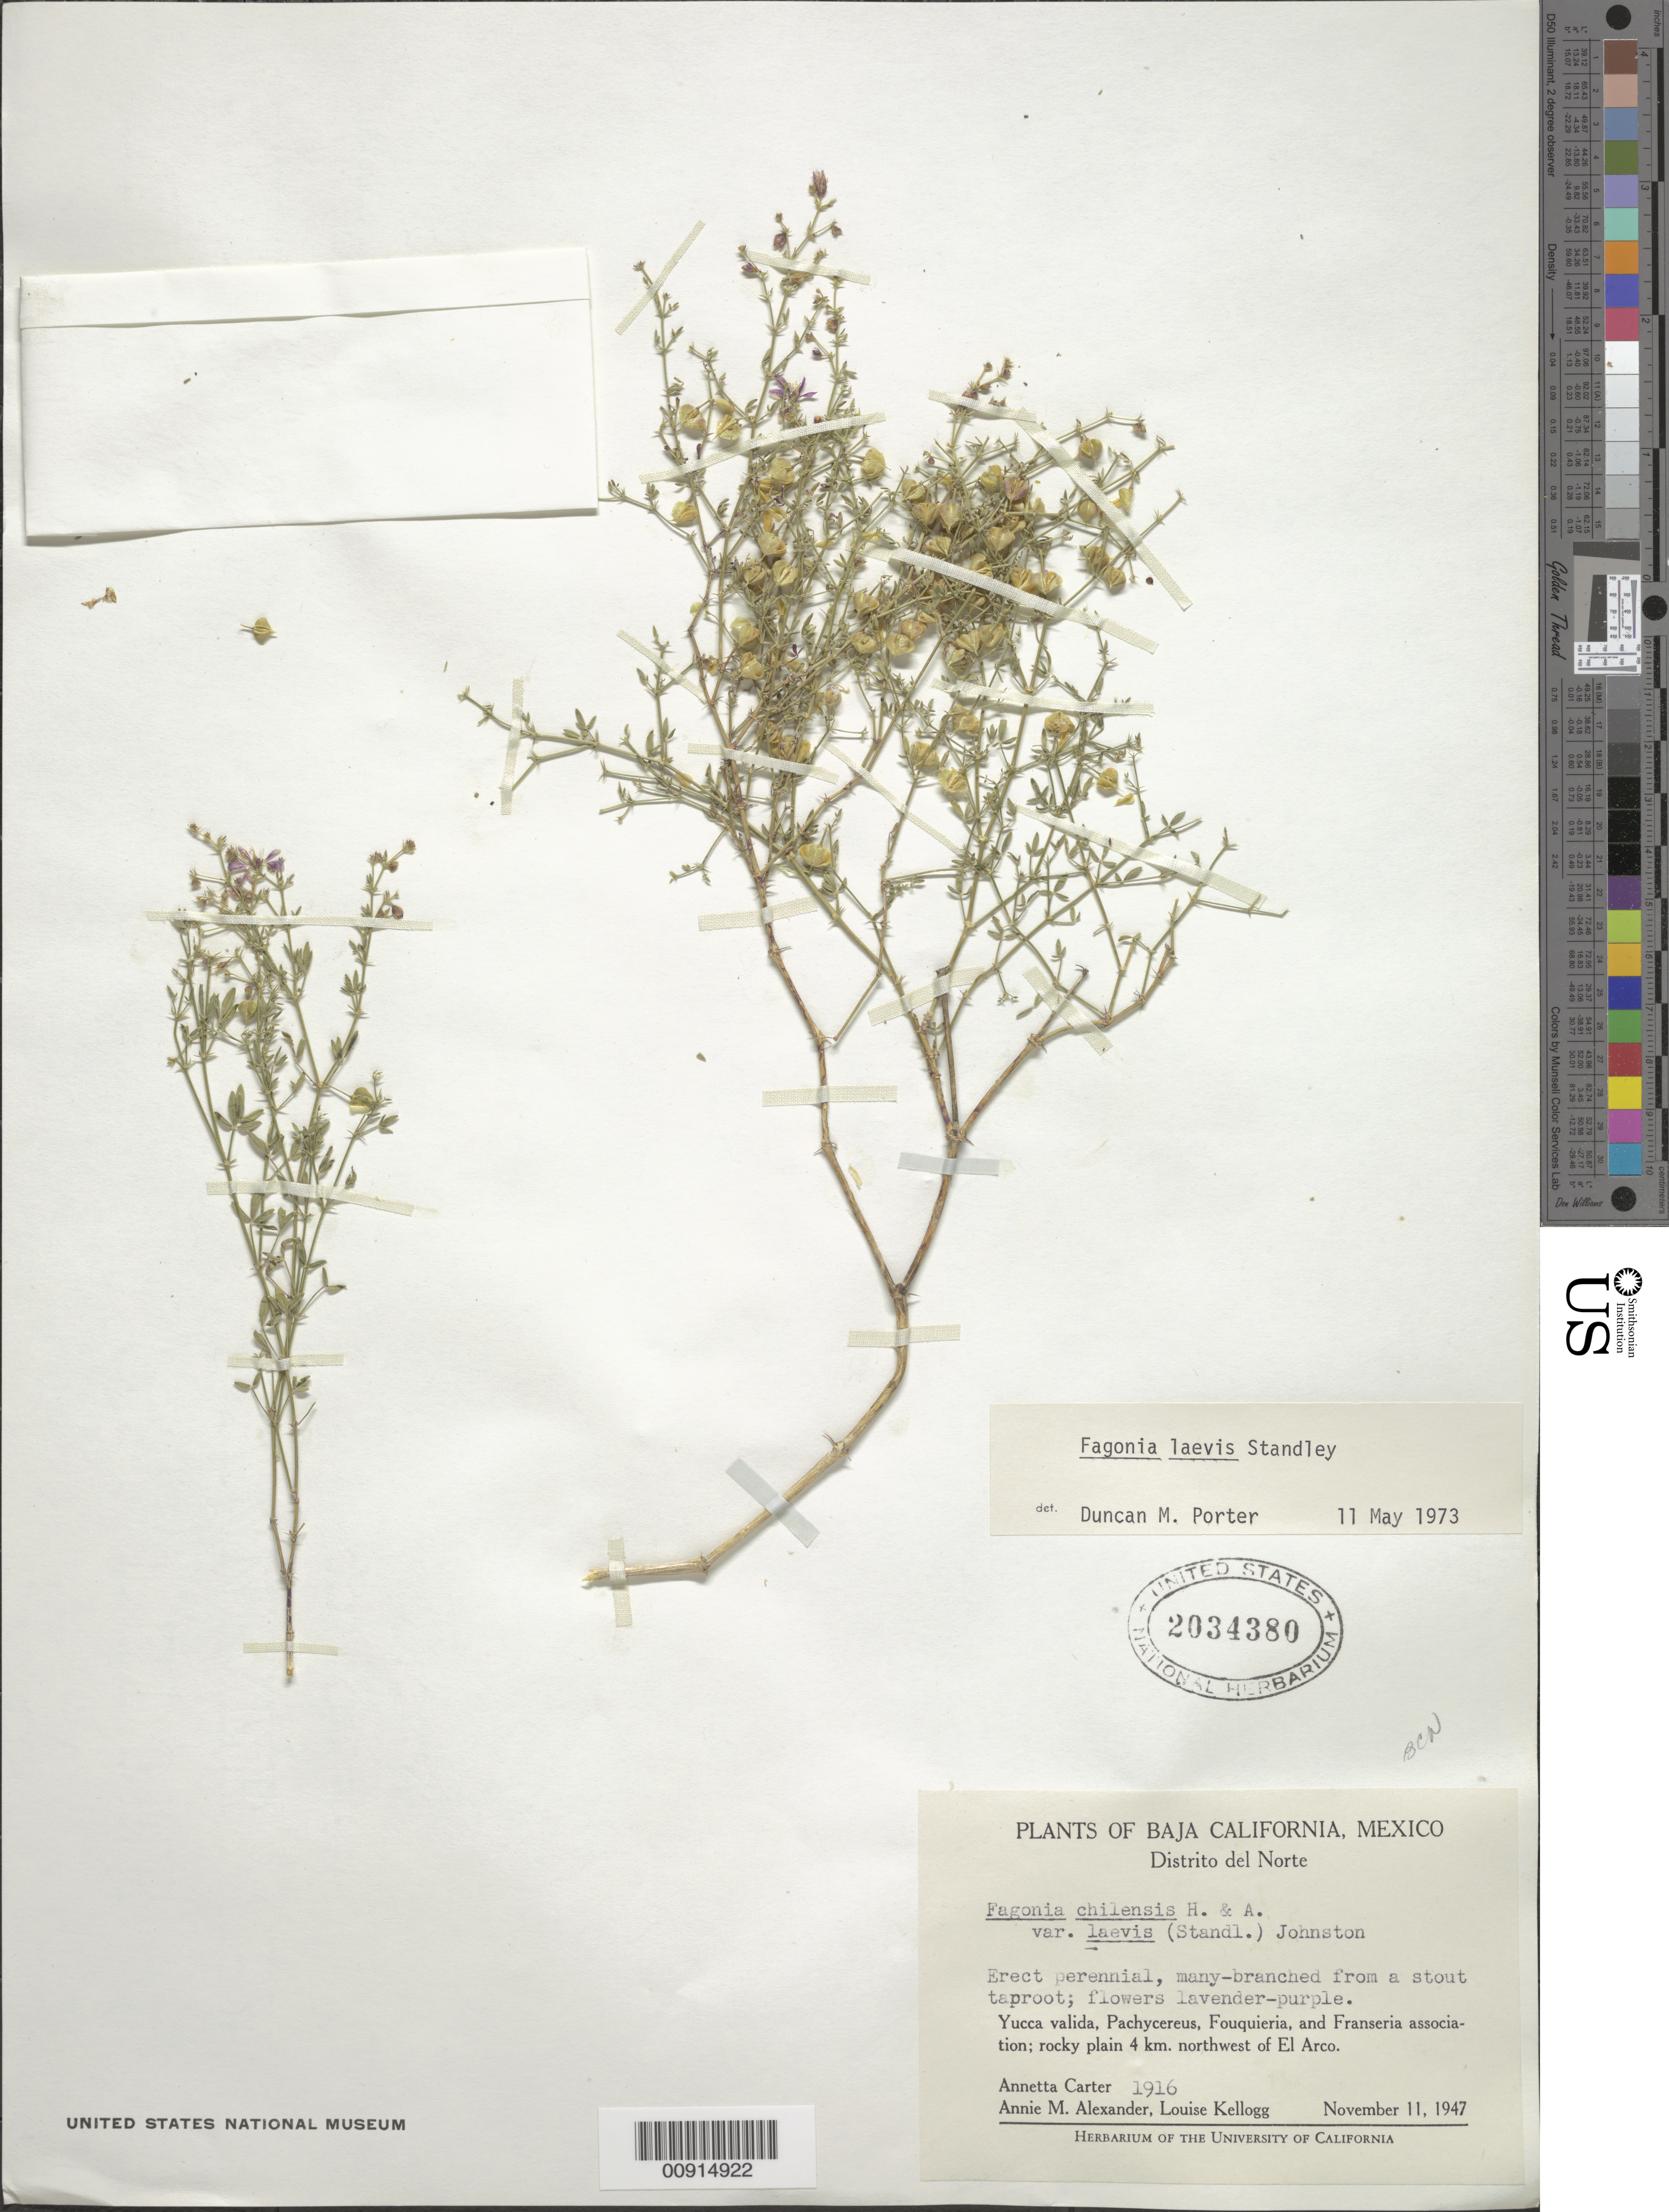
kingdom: Plantae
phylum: Tracheophyta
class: Magnoliopsida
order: Zygophyllales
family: Zygophyllaceae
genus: Fagonia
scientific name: Fagonia laevis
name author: Standl.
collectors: A. Carter, A. M. Alexander & L. Kellogg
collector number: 1916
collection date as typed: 11 Nov 1947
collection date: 1947-11-11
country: Mexico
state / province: Baja California Norte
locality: Rocky plain 4 km. northwest of El Arco. Baja California Distrito del Norte.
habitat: Rocky plain; Yucca valida, Pachycereus, Fouquieria and Franseria association.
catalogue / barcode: US 2034380